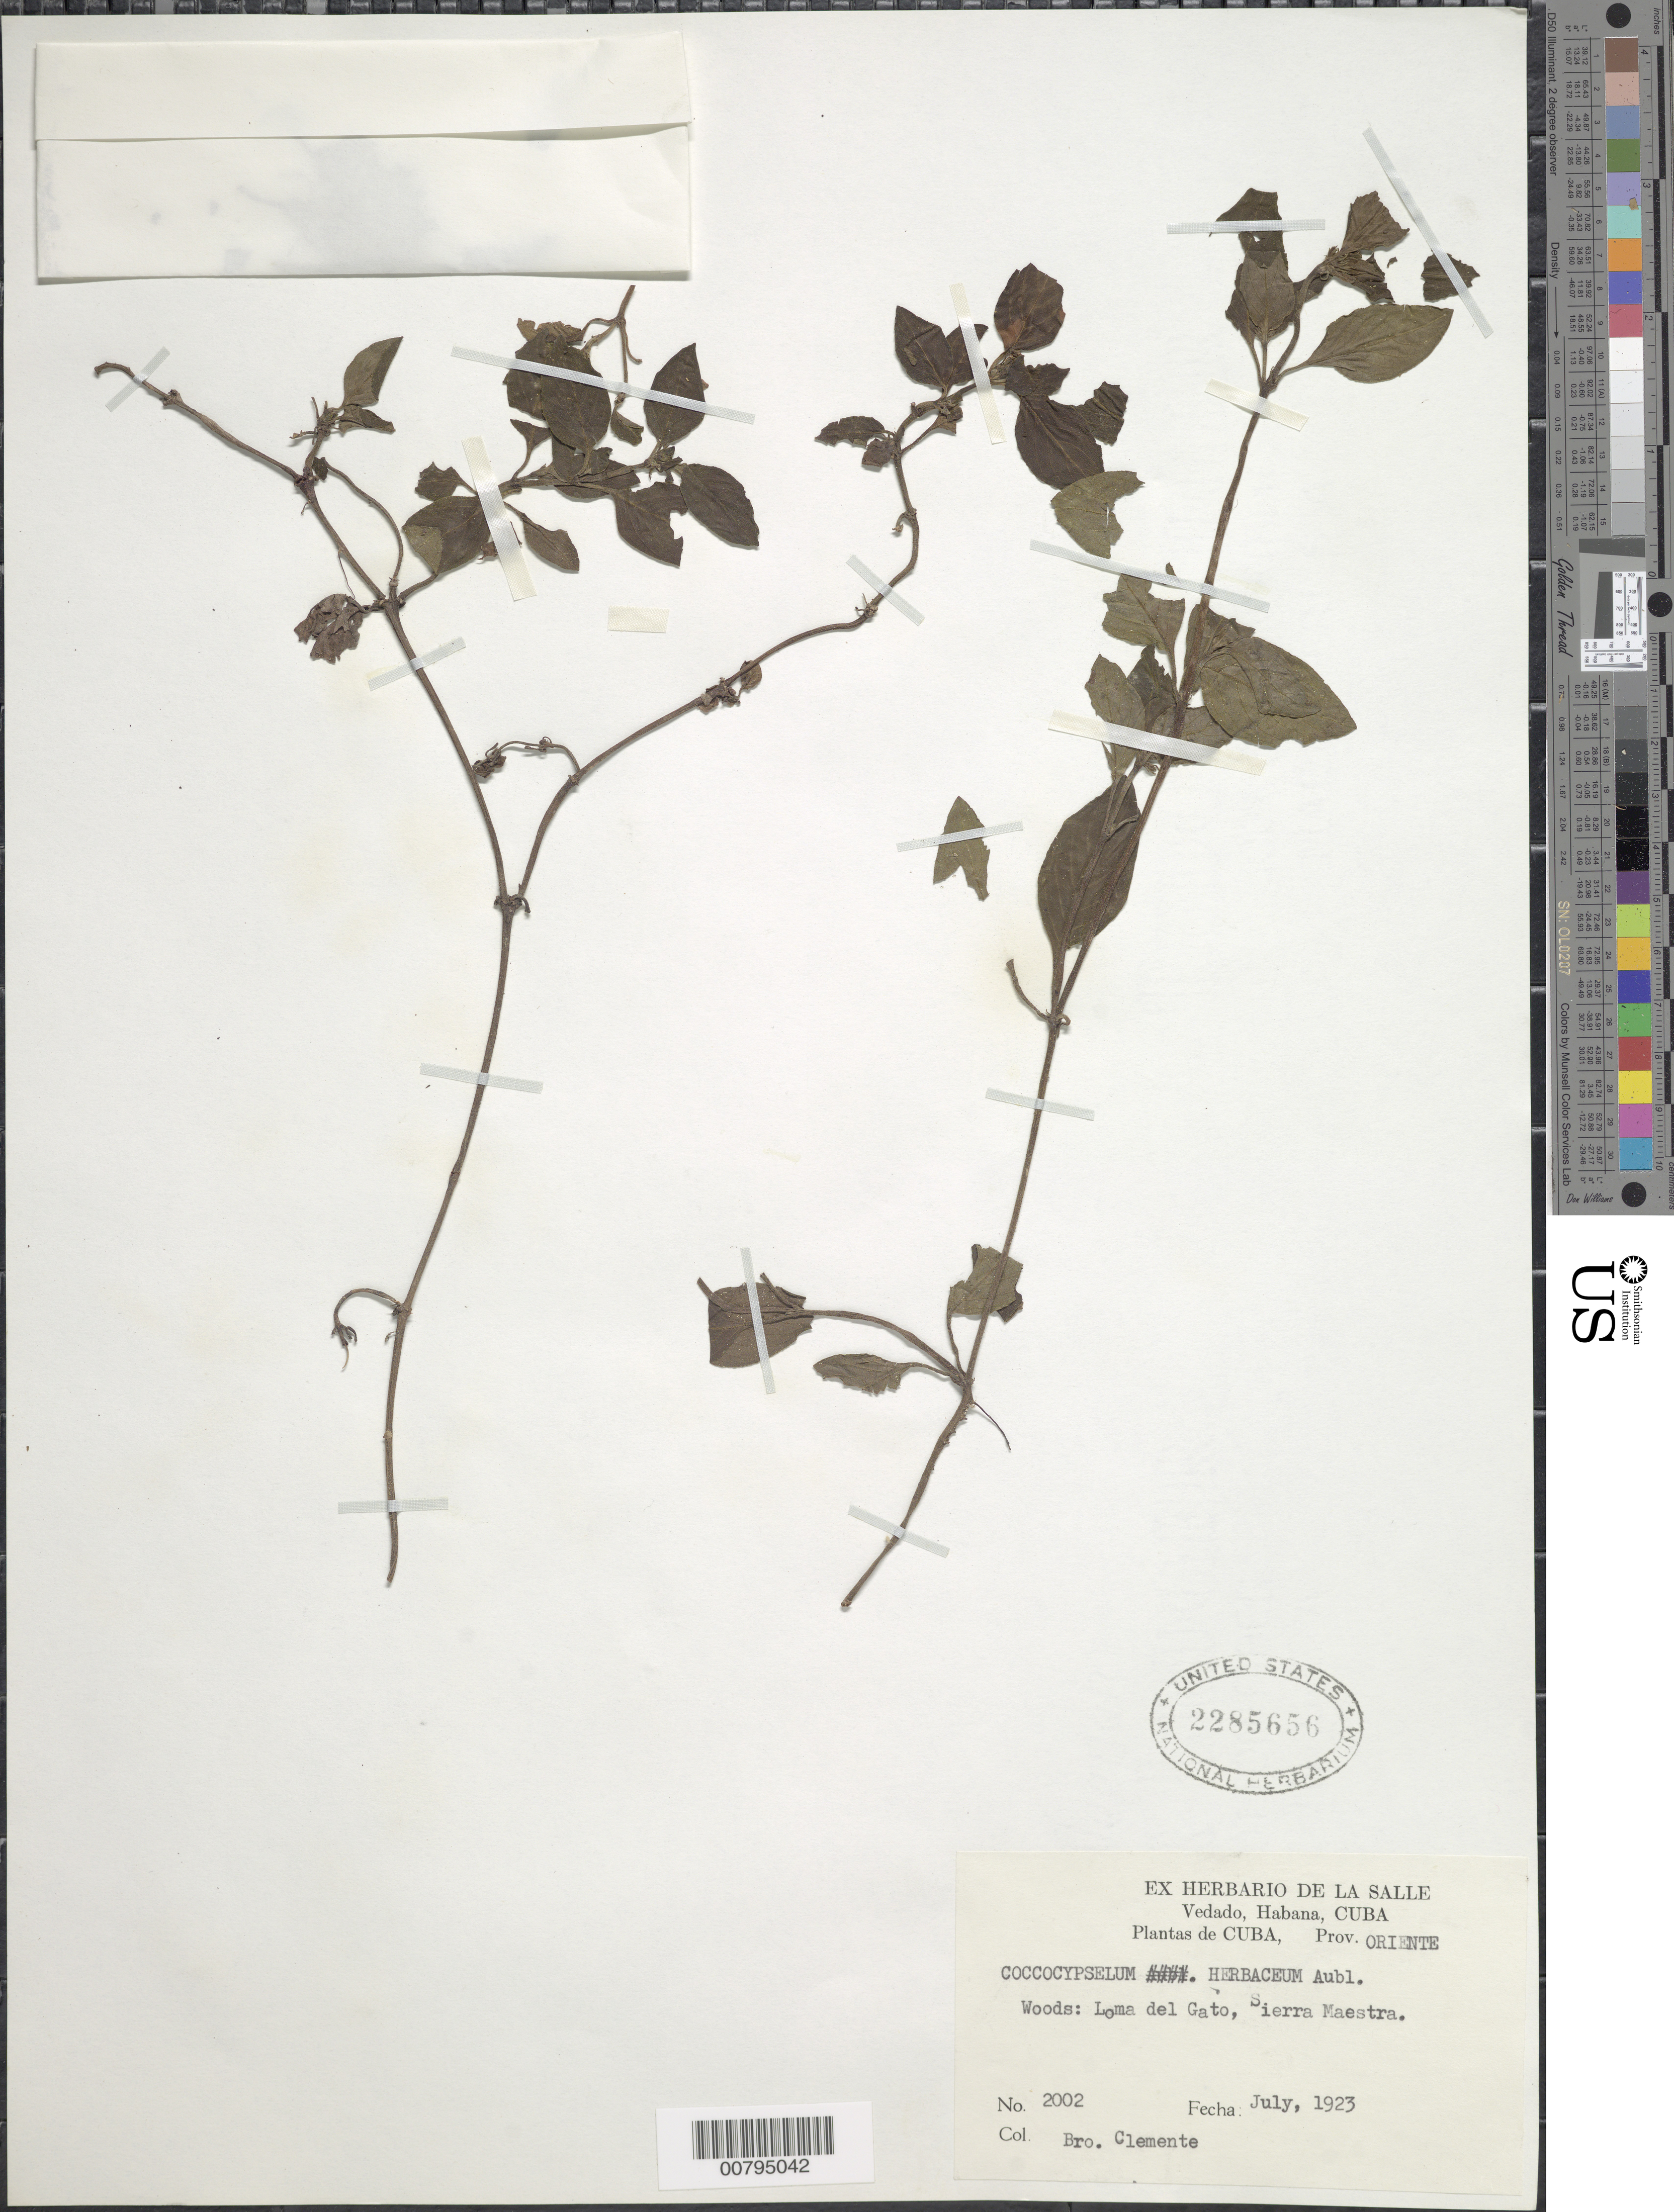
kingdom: Plantae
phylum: Tracheophyta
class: Magnoliopsida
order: Gentianales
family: Rubiaceae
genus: Coccocypselum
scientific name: Coccocypselum repens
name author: Sw.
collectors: Bro. Clemente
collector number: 2002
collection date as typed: Jul 1923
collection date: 1923-07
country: Cuba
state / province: Oriente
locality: Loma del Gato, Sierra Maestra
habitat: Woods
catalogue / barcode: US 2285656